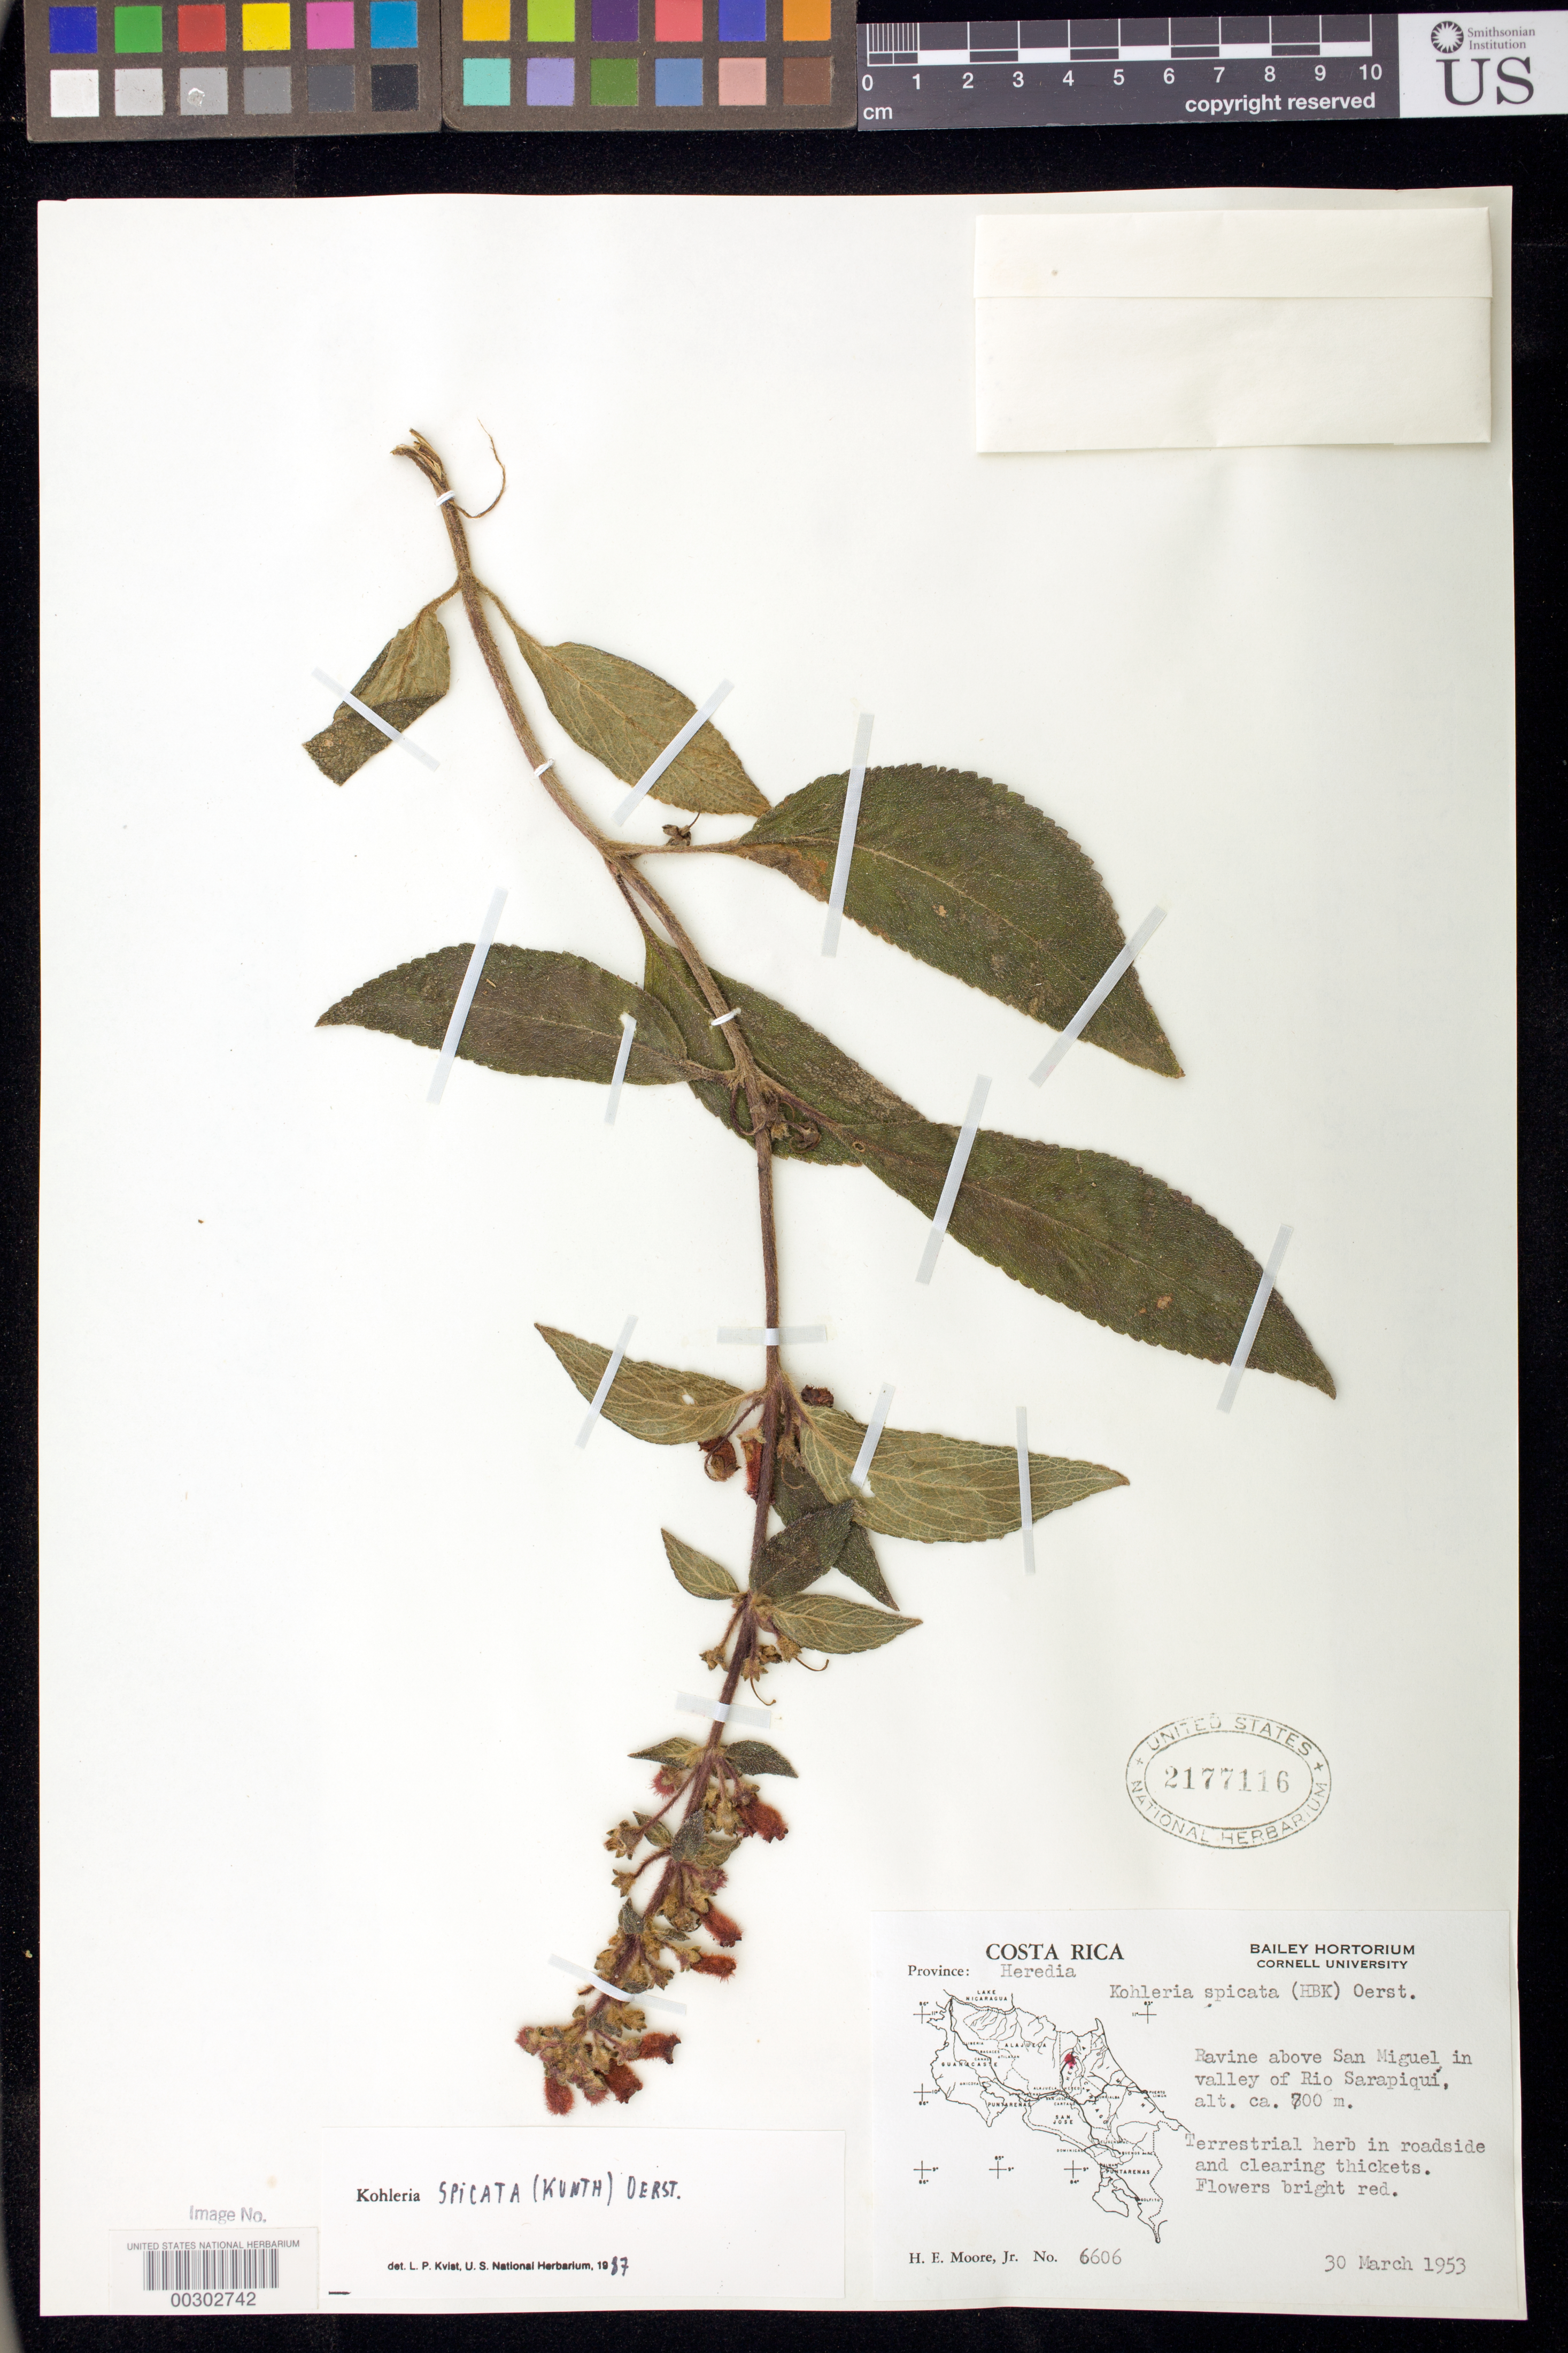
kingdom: Plantae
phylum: Tracheophyta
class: Magnoliopsida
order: Lamiales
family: Gesneriaceae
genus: Kohleria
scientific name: Kohleria spicata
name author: (Kunth) Oerst.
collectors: H. E. Moore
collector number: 6606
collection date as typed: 30 Mar 1953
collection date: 1953-03-30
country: Costa Rica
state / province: Heredia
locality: Ravine above San Miguel in valley of Rio Sarapiquí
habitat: roadside and clearing thickets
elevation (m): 700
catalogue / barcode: US 2177116